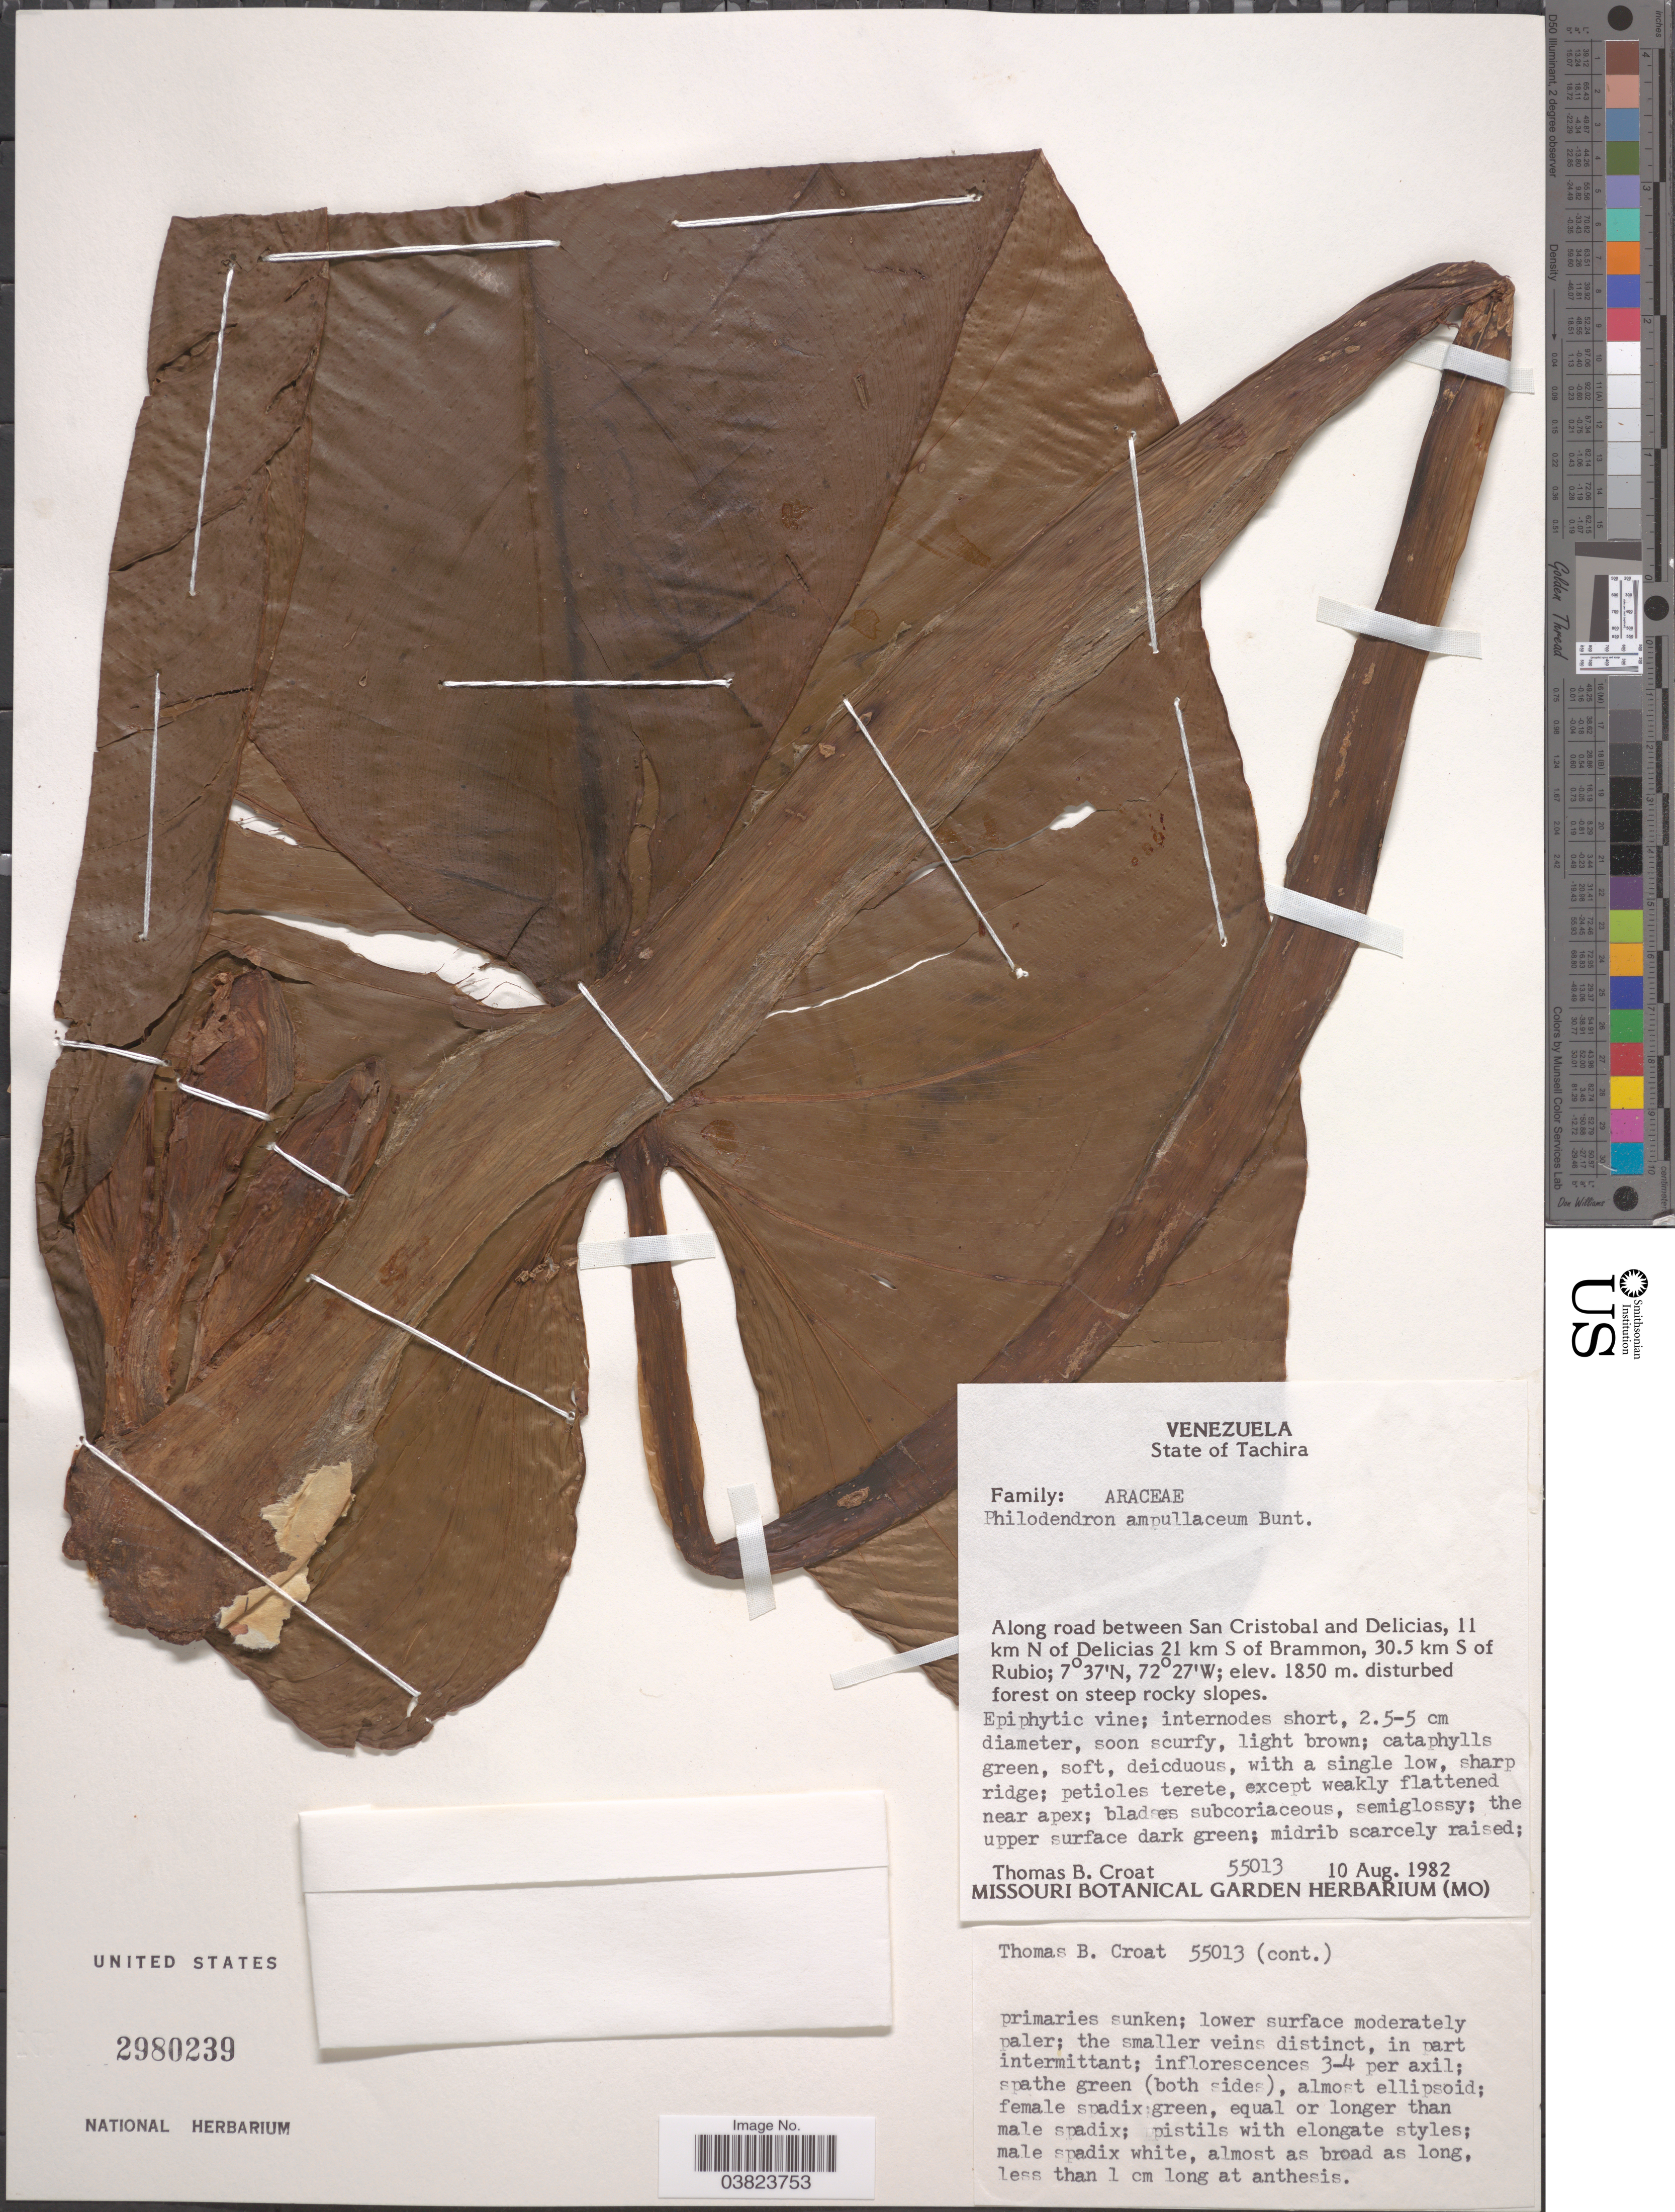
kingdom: Plantae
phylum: Tracheophyta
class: Liliopsida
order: Alismatales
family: Araceae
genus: Philodendron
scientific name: Philodendron ampullaceum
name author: G.S. Bunting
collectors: T. B. Croat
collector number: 55013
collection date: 1982-08-10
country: Venezuela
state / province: Tachira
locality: Along road between San Cristobal and Delicias, 11 km N of Delicias 21 km S of Brammom, 30.5 km S of Rubio.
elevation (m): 1850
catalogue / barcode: US 2980239